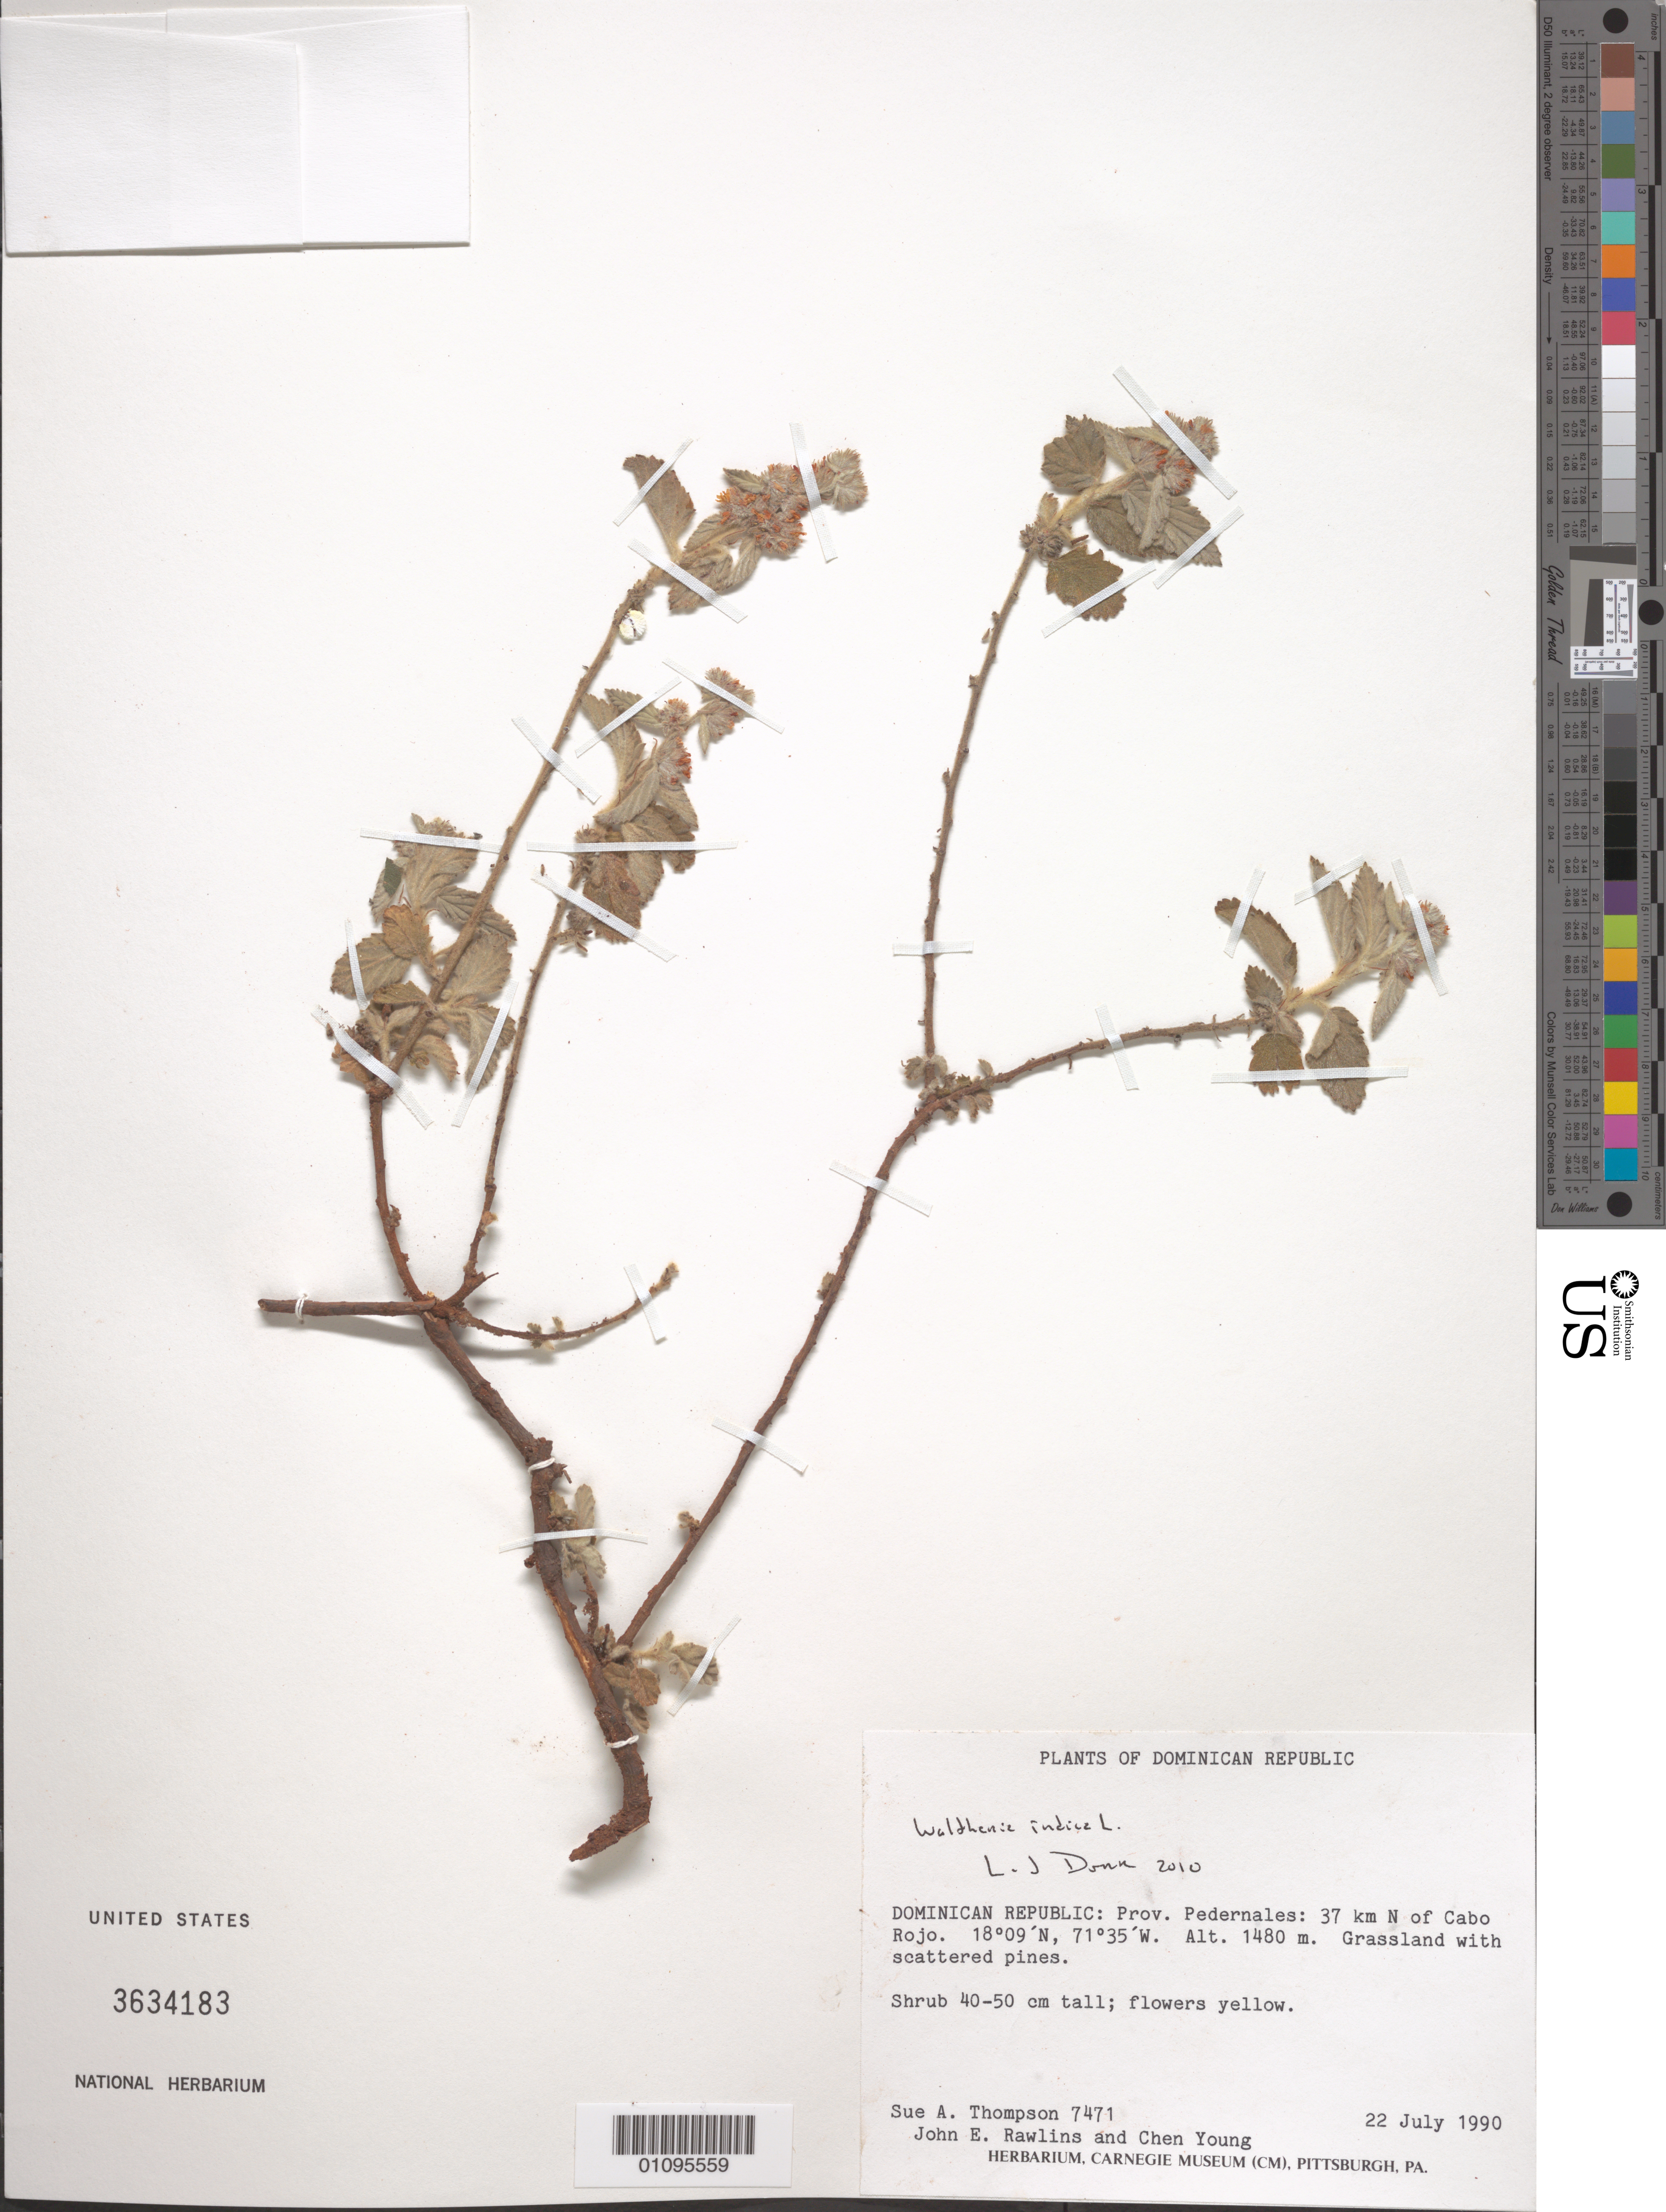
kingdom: Plantae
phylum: Tracheophyta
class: Magnoliopsida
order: Malvales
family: Malvaceae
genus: Waltheria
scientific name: Waltheria indica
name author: L.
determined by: Dorr, L. J., (BOT), Smithsonian Institution - National Museum of Natural History (UNITED STATES)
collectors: S. A. Thompson, J. Rawlins & C. Young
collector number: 7471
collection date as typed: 22 Jul 1990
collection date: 1990-07-22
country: Dominican Republic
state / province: Pedernales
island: Hispaniola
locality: Cabo Rojo, 37 km N of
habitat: Grassland with scattered pines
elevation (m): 1480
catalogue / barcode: US 3634183